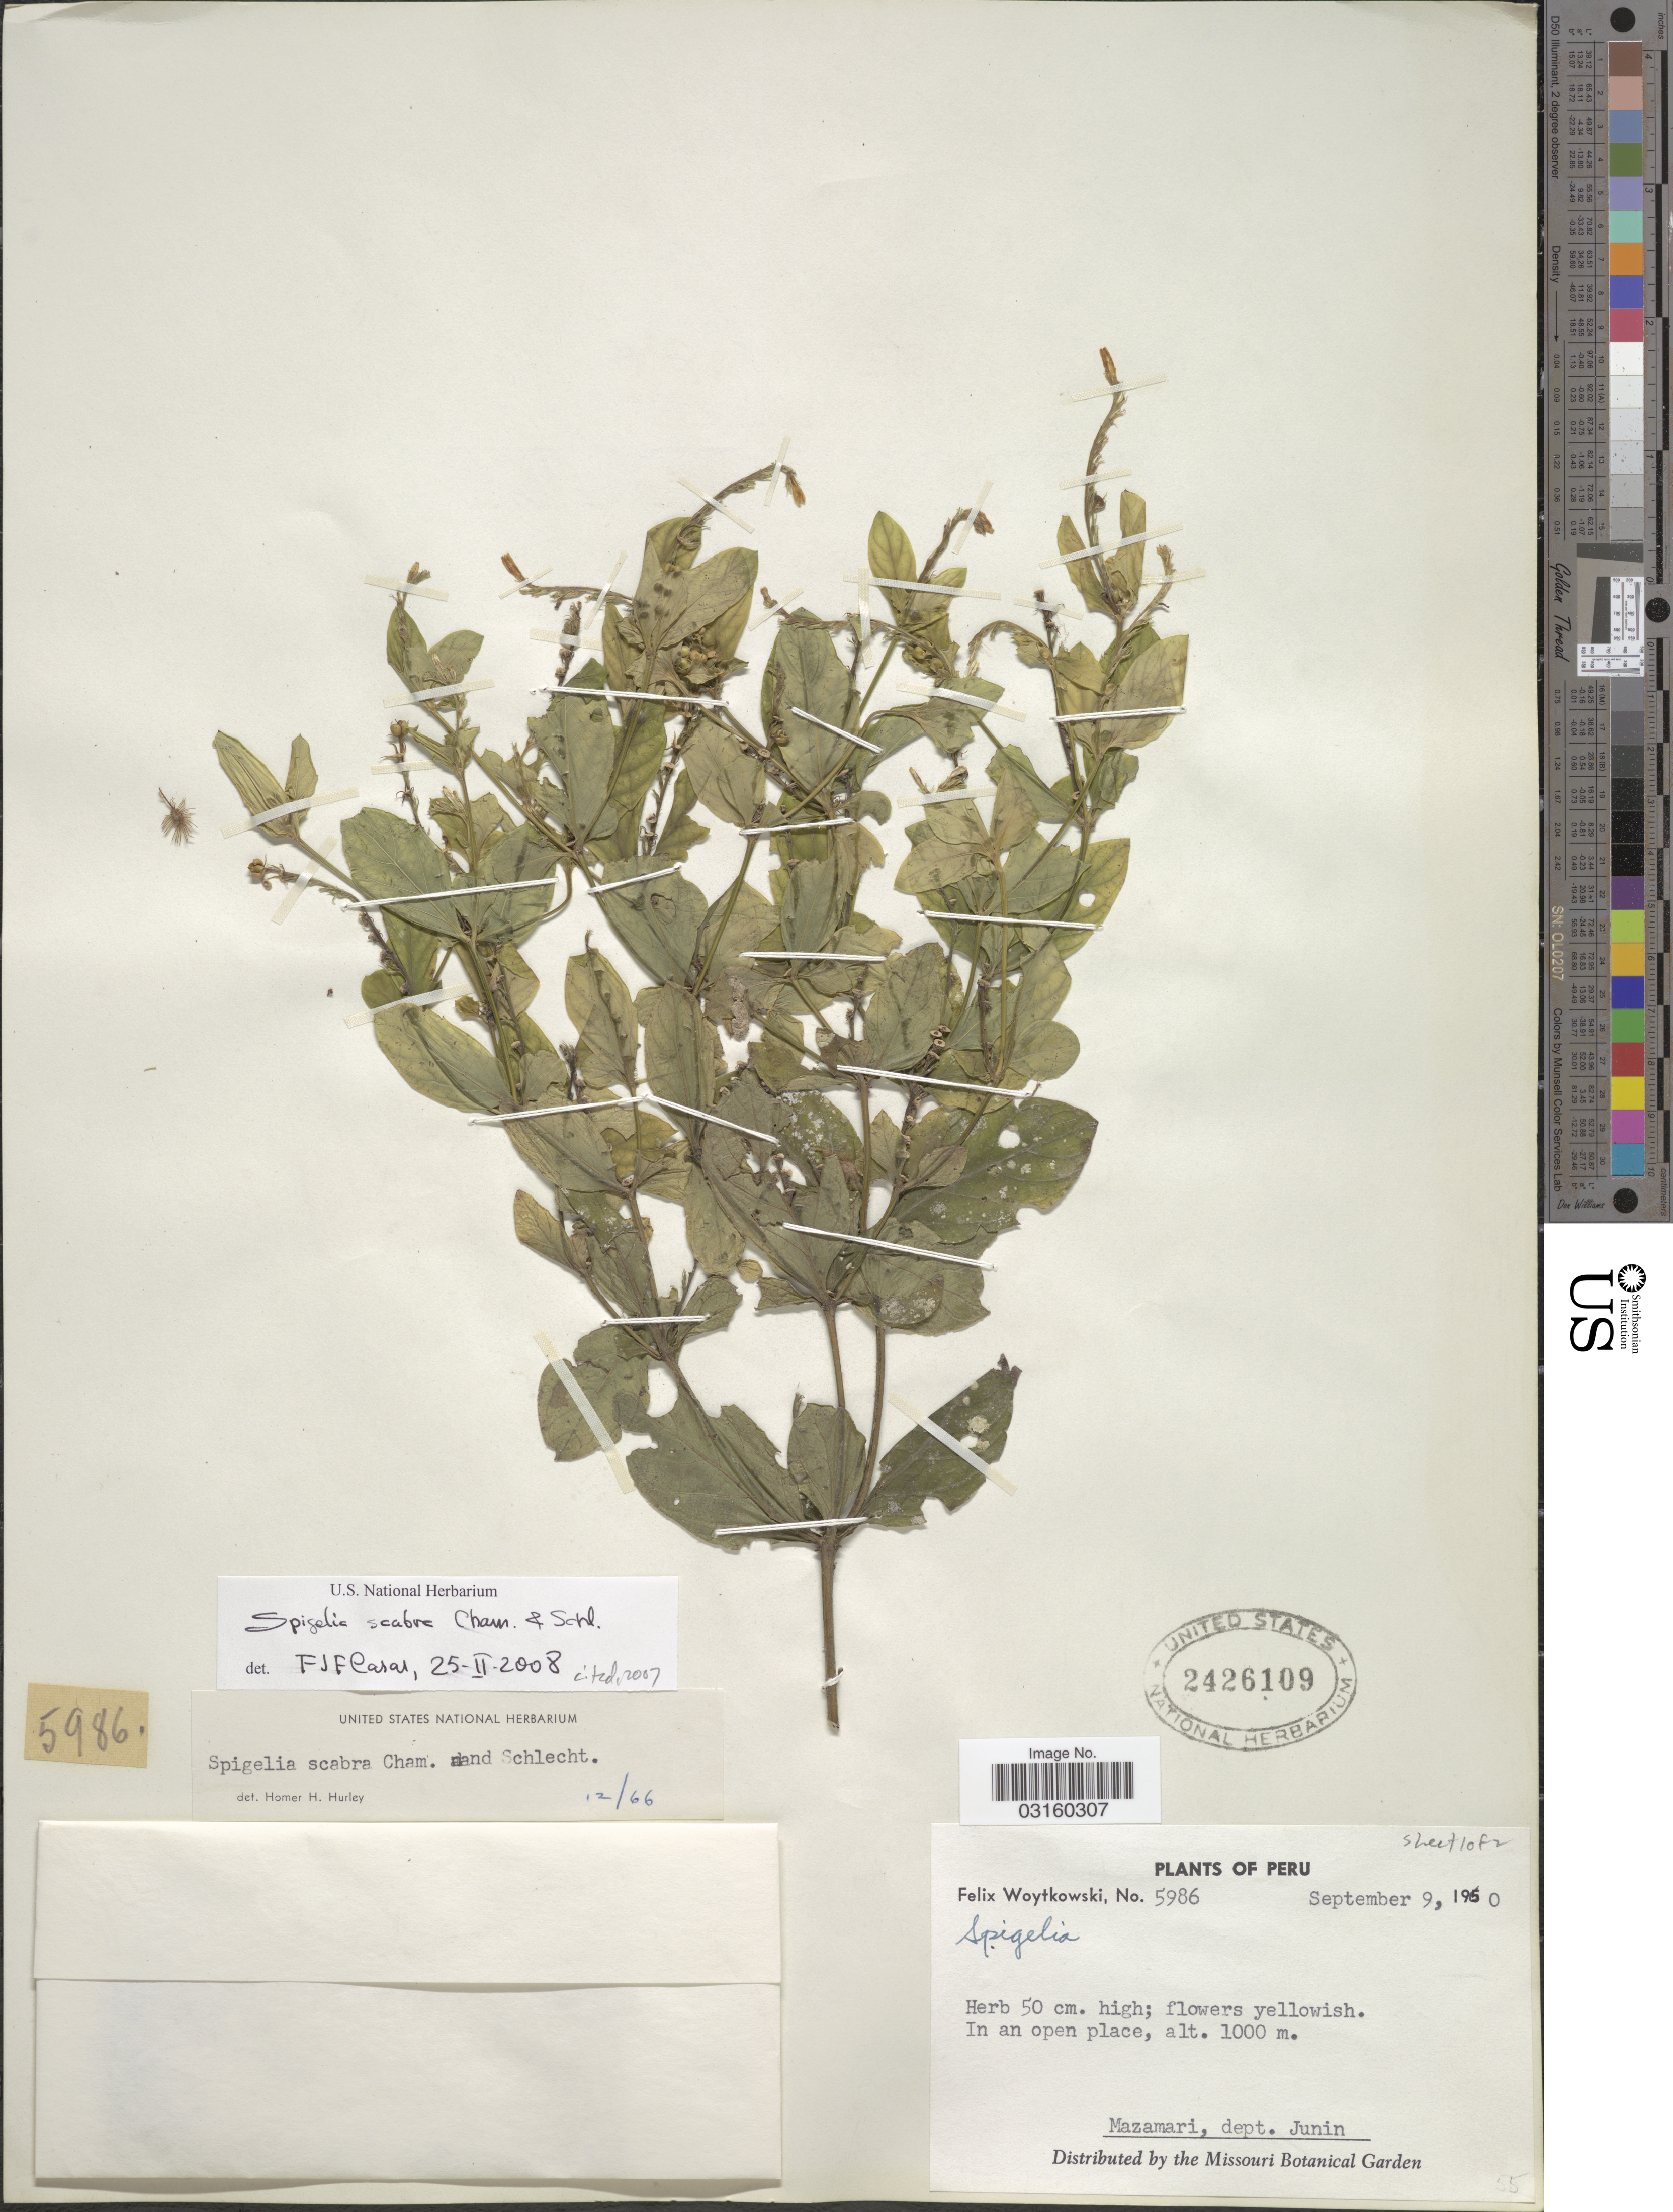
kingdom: Plantae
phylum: Tracheophyta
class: Magnoliopsida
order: Gentianales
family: Loganiaceae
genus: Spigelia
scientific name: Spigelia scabra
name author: Cham. & Schltdl.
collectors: F. Woytkowski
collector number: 5986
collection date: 1960-09-09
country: Peru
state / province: Junín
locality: Mazamari, dept. Junin.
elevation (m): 1000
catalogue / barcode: US 2426109